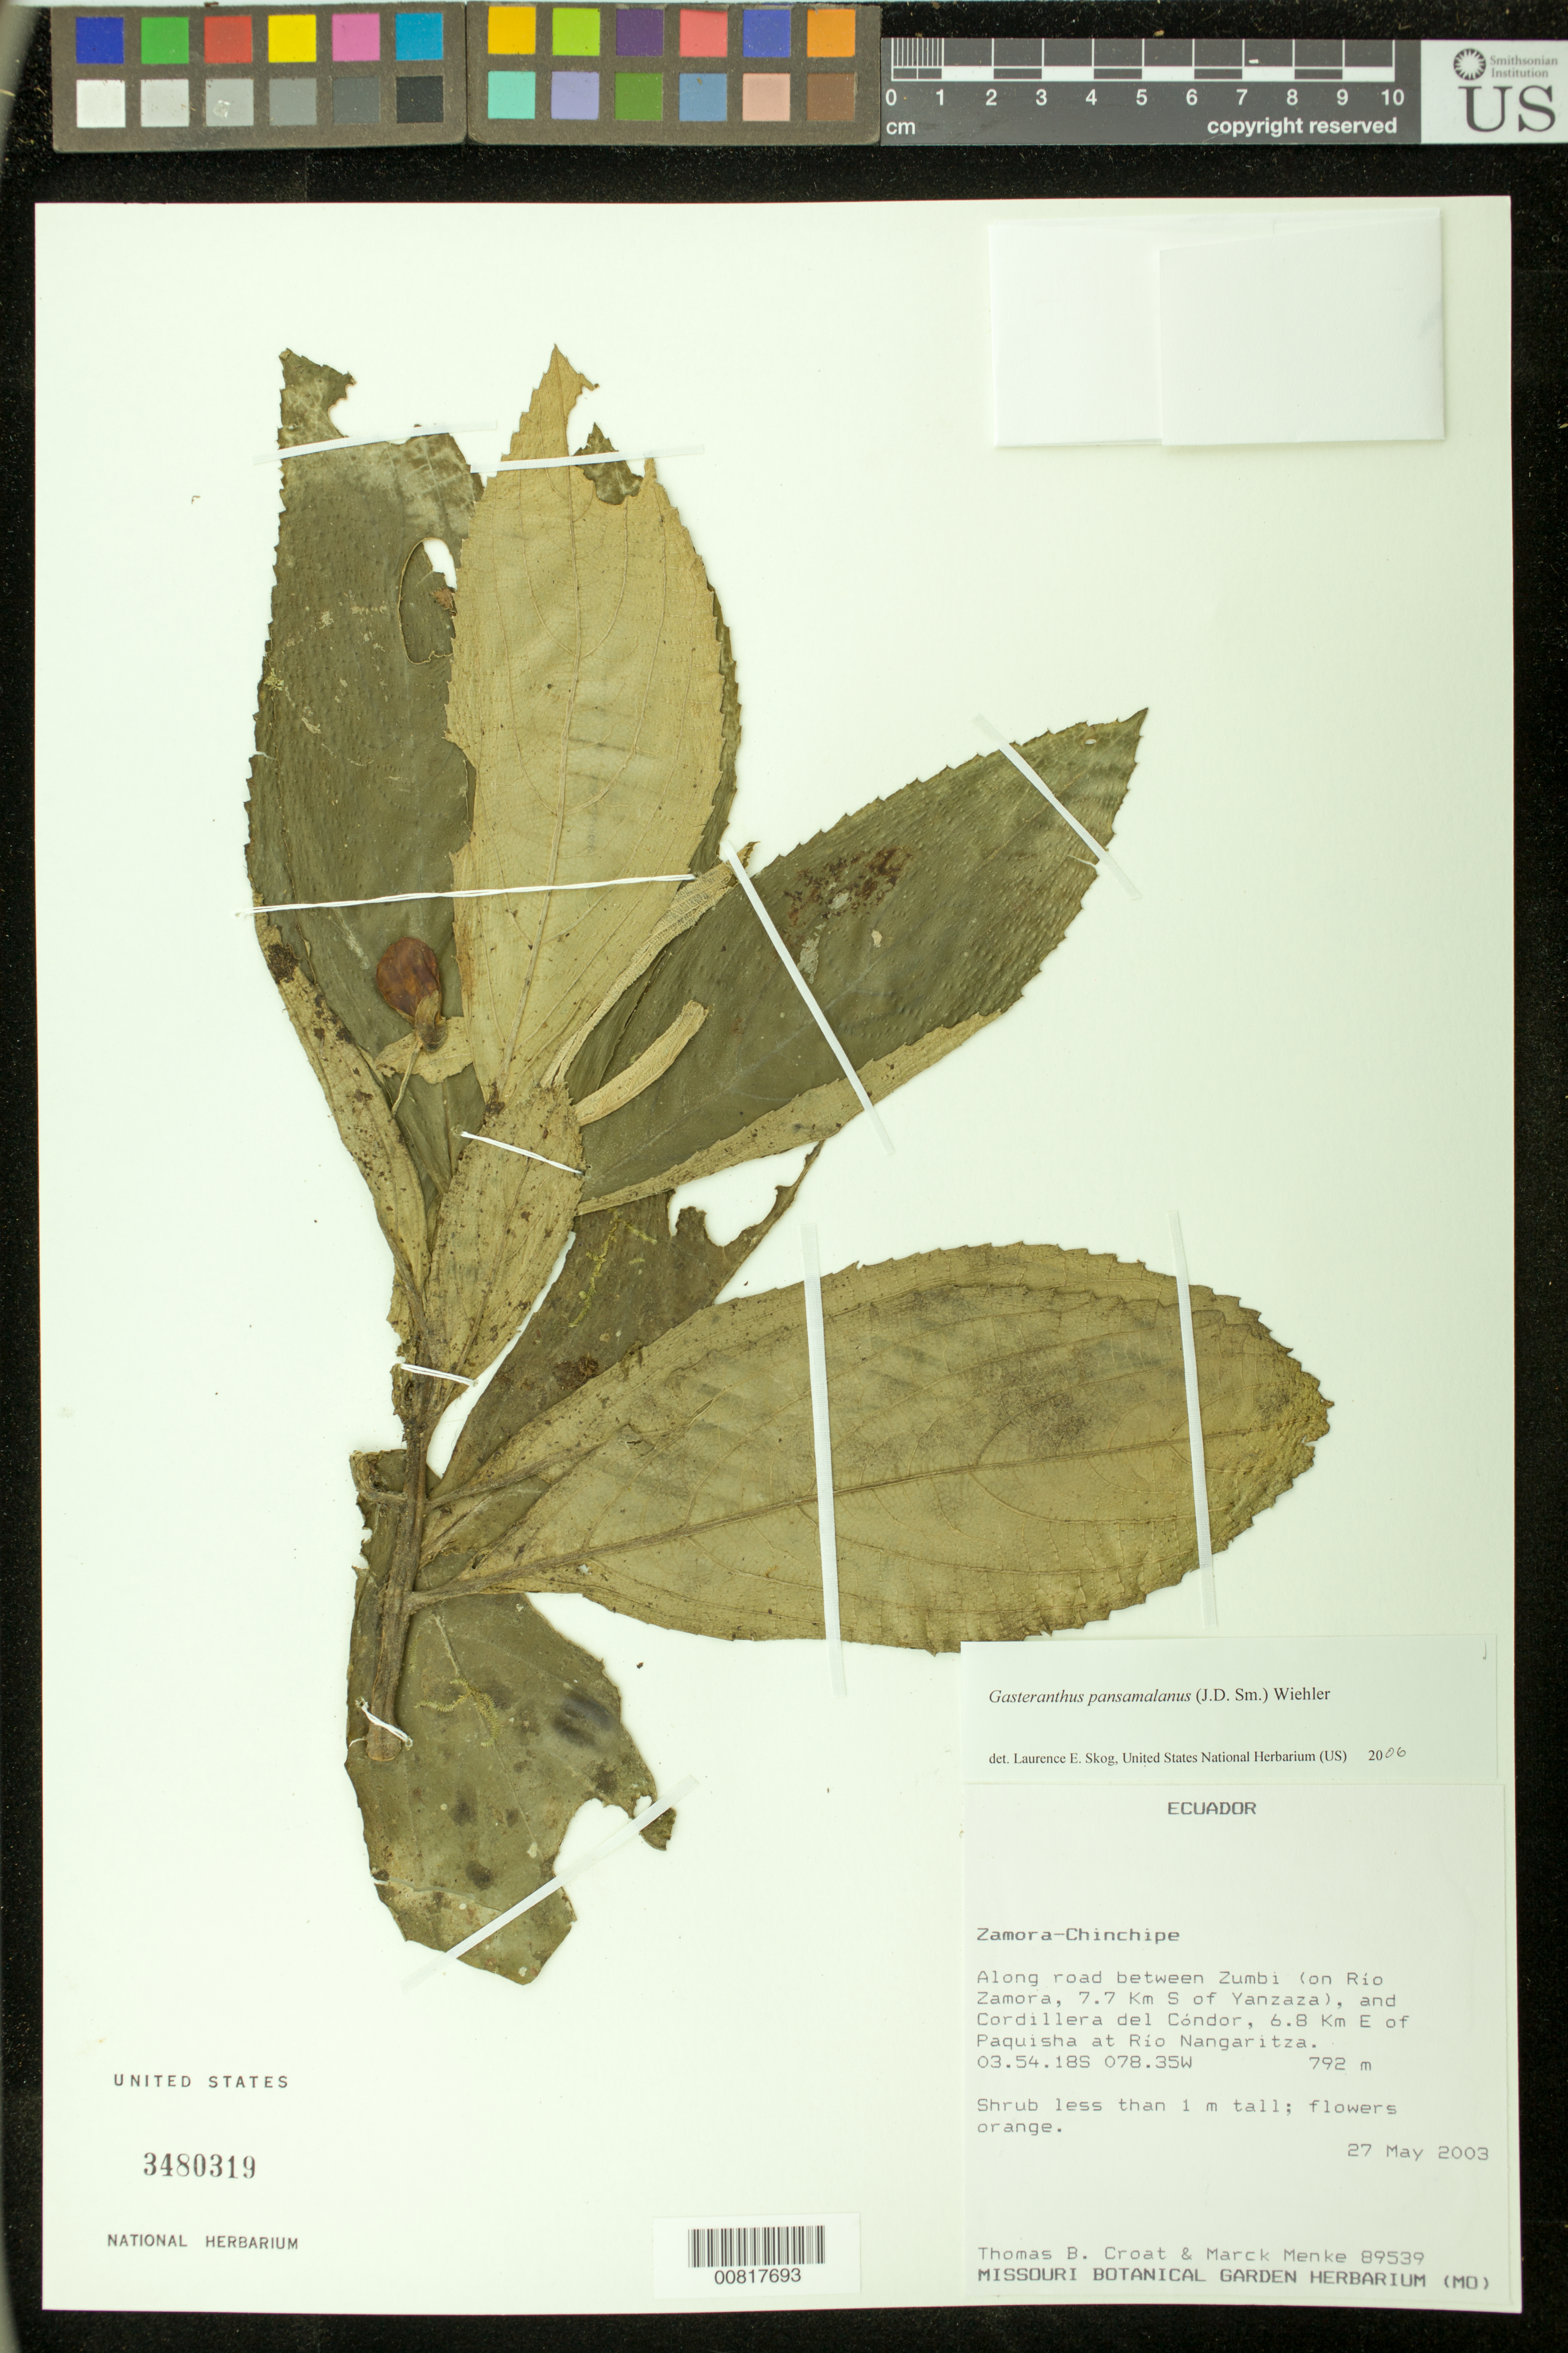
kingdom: Plantae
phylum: Tracheophyta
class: Magnoliopsida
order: Lamiales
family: Gesneriaceae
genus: Gasteranthus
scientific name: Gasteranthus pansamalanus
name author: (Donn. Sm.) Wiehler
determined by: Skog, Laurence E.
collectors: T. B. Croat & M. Menke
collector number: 89539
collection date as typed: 27 May 2003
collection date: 2003-05-27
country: Ecuador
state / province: Zamora-Chinchipe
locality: Along road between Zumbi (on Rio Zamora, 7.7 km S of Yanzaza), and Cordillera del Condor, 6.8 km E of Paquisha at Rio Nangaritza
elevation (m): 792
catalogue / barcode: US 3480319